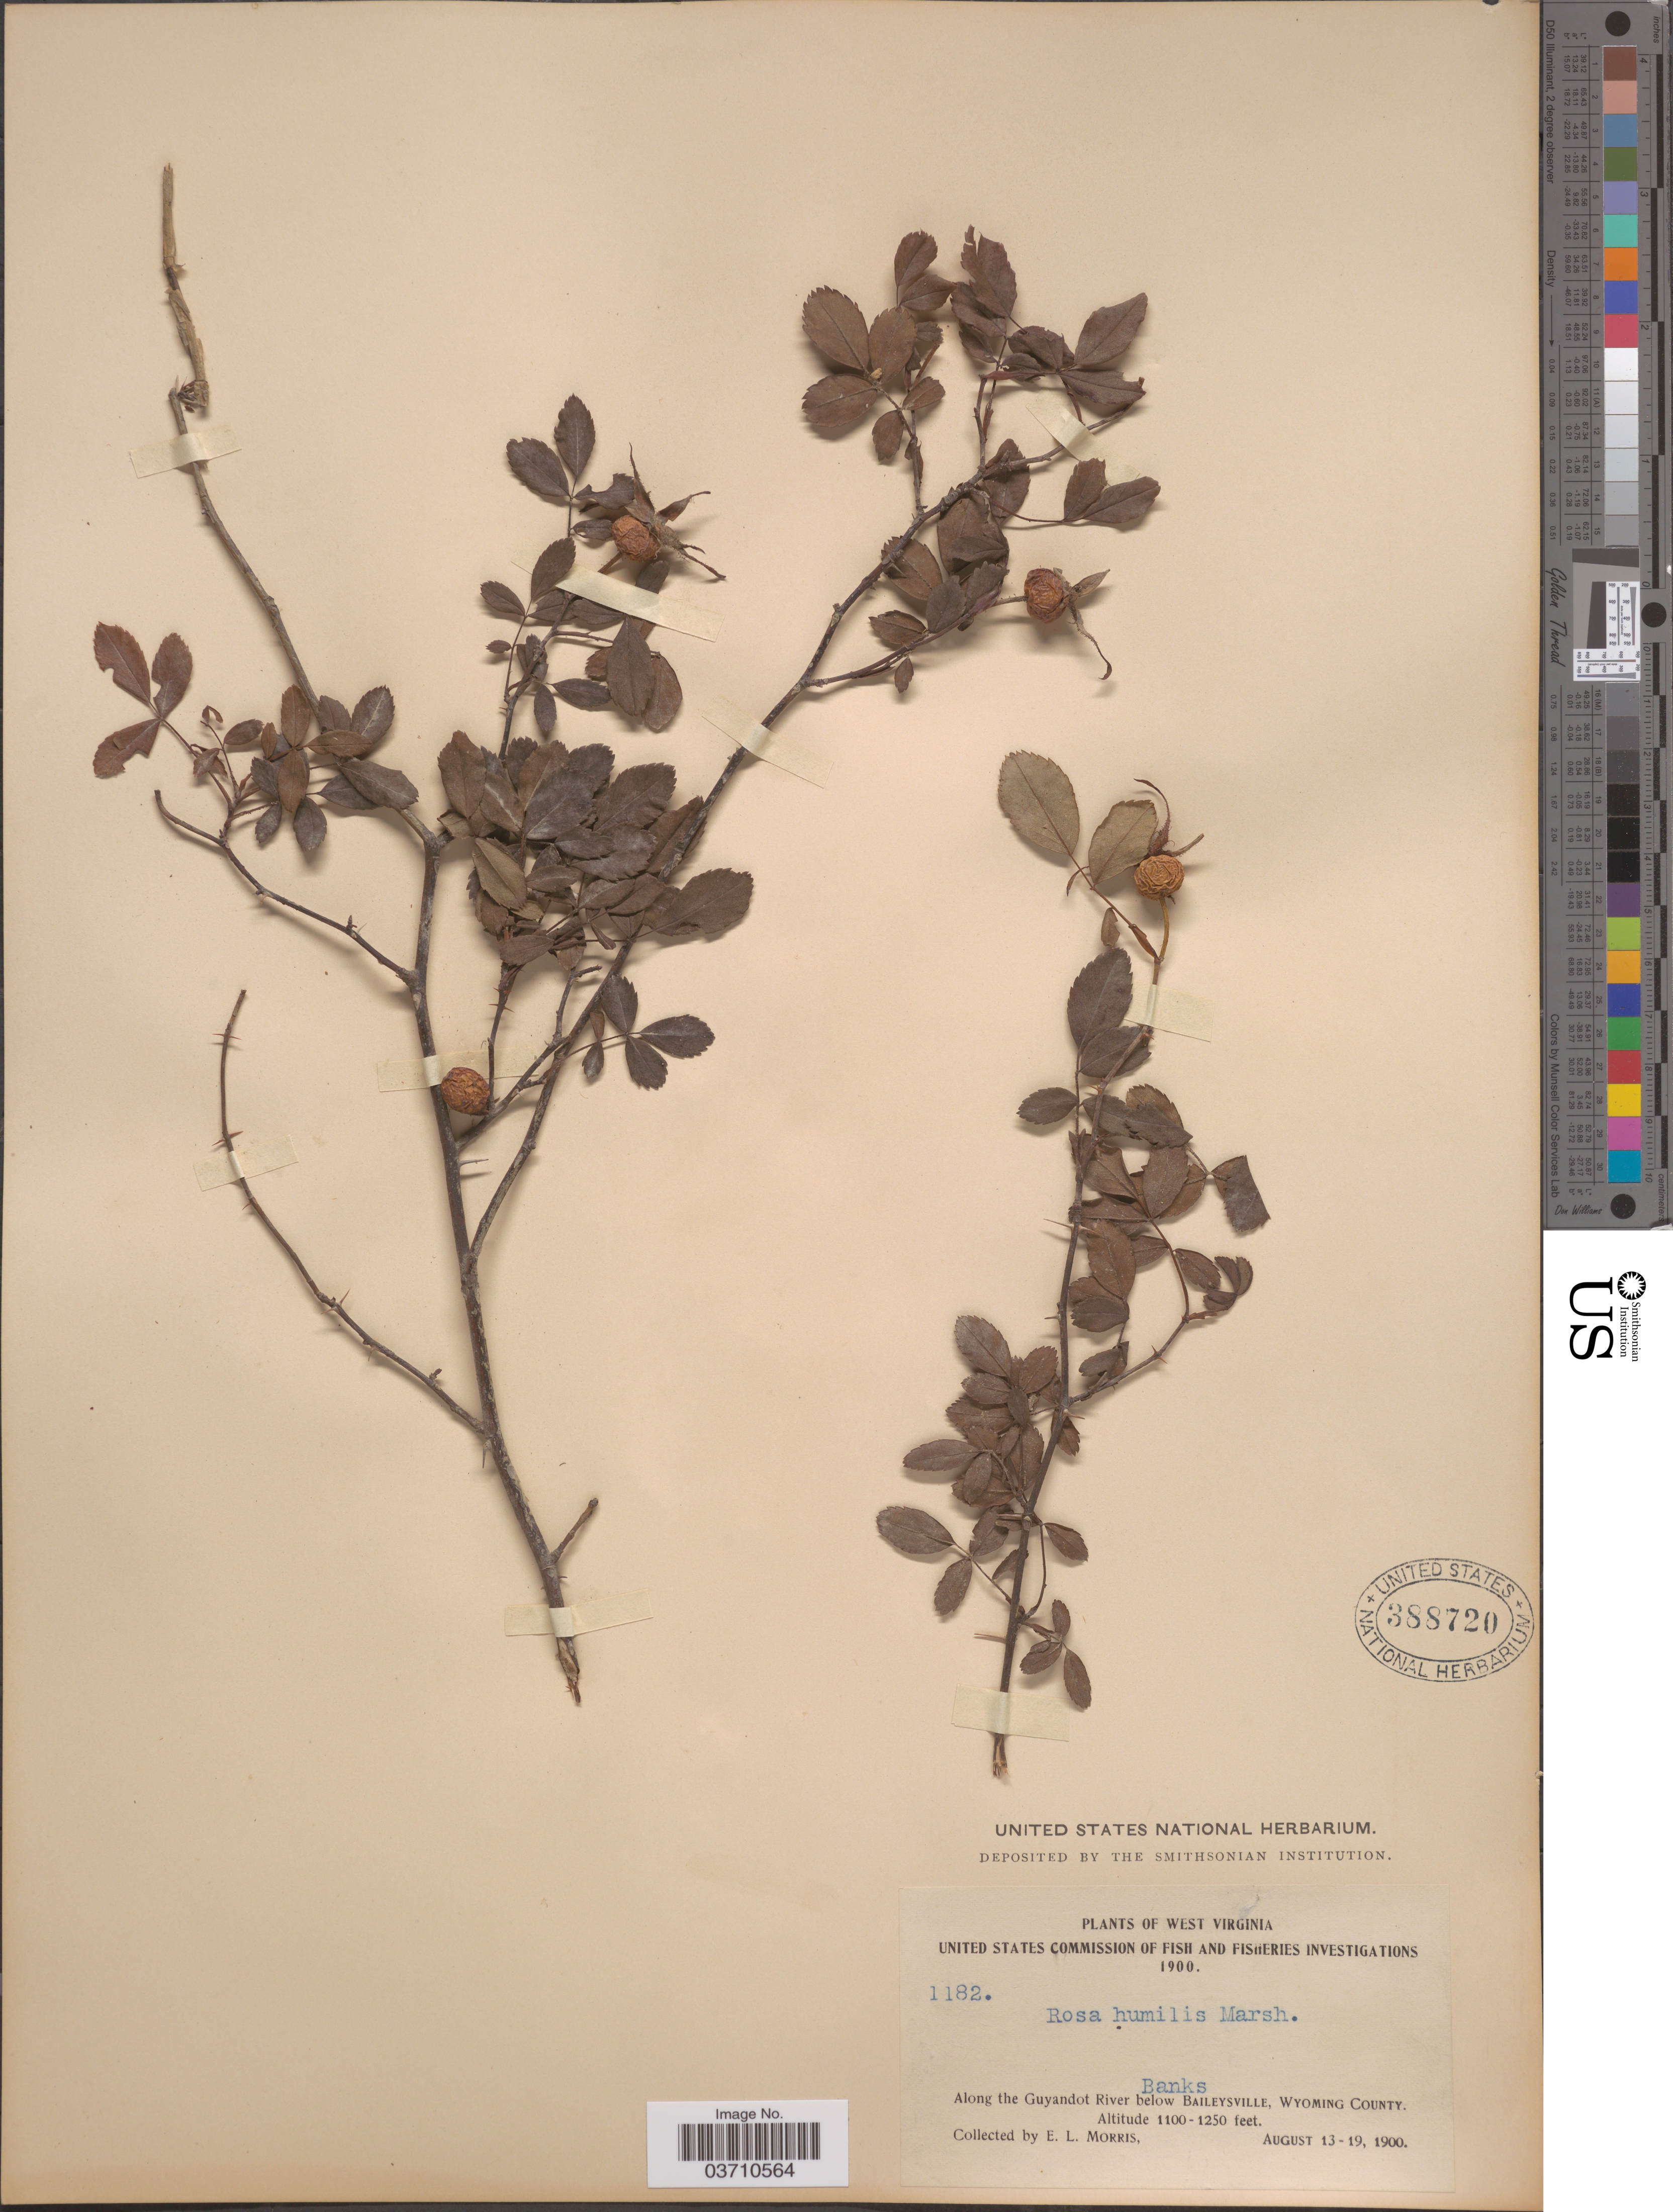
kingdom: Plantae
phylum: Tracheophyta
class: Magnoliopsida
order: Rosales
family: Rosaceae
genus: Rosa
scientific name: Rosa humilis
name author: Marshall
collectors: E. Morris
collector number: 1182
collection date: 1900-08-13/1900-08-19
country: United States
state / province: West Virginia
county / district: Wyoming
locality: Along the Guyandot River below Baileysville, Wyoming County.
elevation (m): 335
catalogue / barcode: US 388720